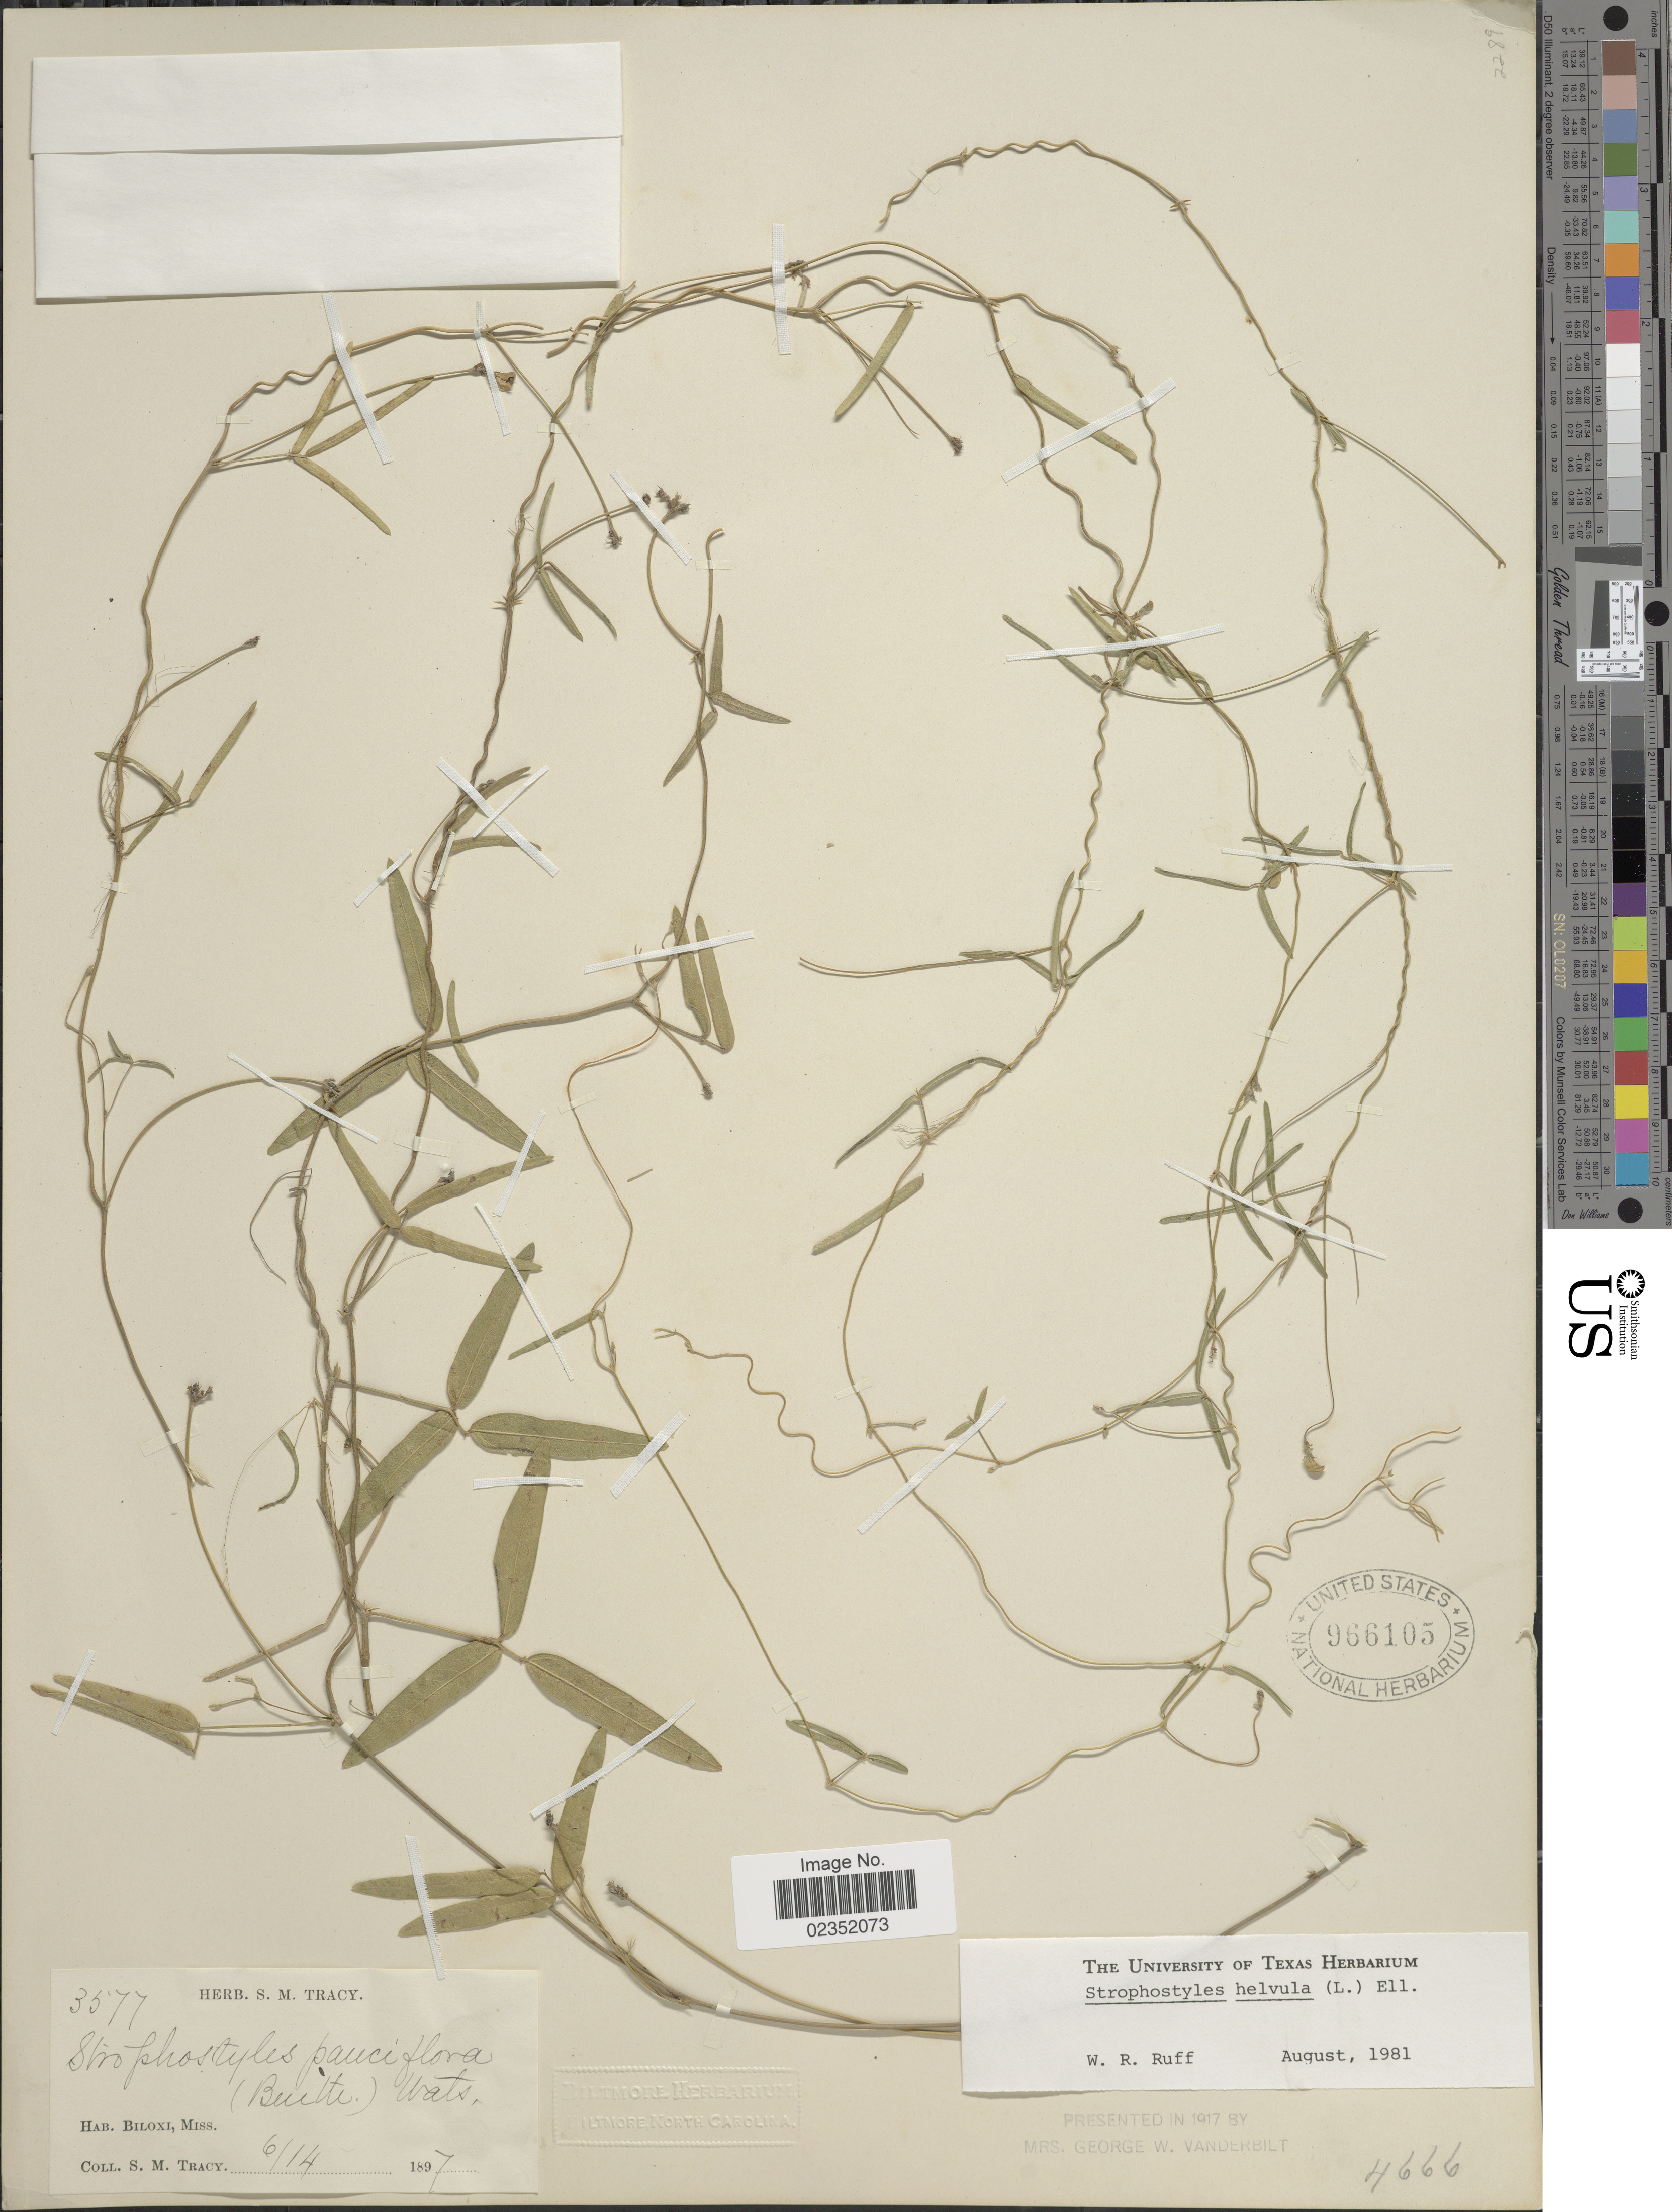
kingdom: Plantae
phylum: Tracheophyta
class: Magnoliopsida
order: Fabales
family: Fabaceae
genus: Strophostyles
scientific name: Strophostyles leiosperma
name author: (Torr. & A. Gray) Piper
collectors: S. M. Tracy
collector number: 3577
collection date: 1897-06-14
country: United States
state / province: Mississippi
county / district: Harrison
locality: Biloxi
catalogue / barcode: US 966105